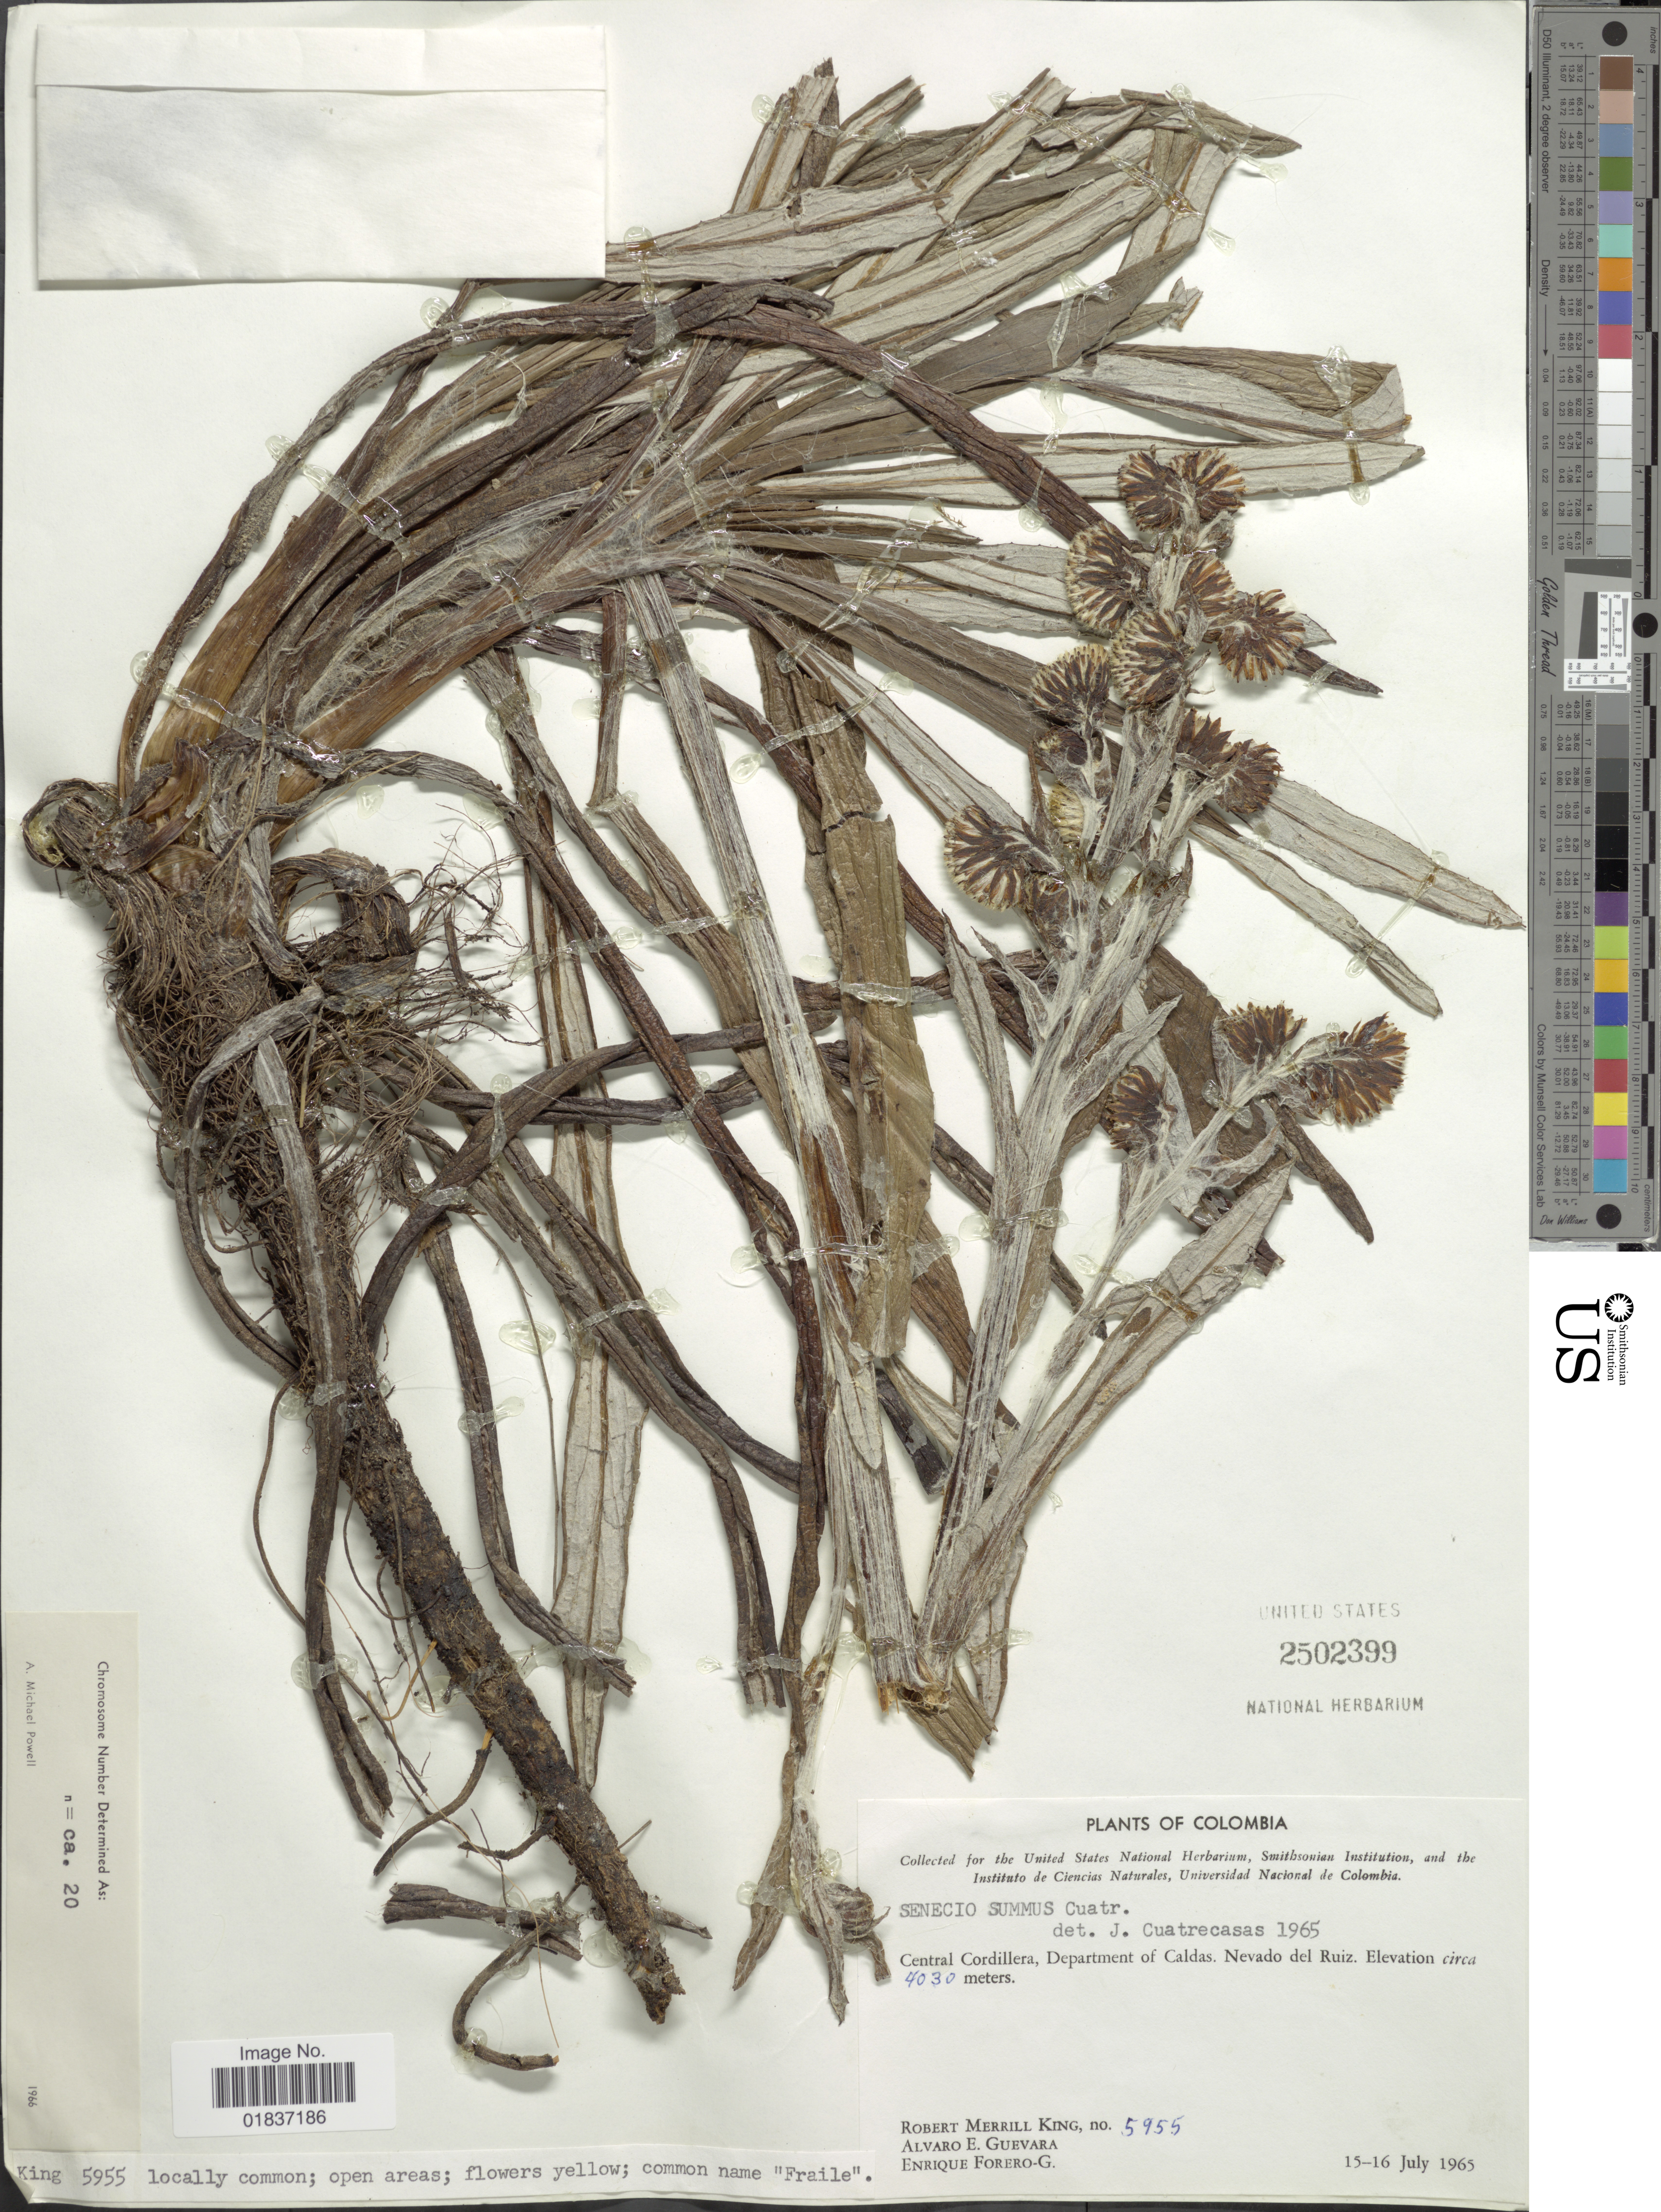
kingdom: Plantae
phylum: Tracheophyta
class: Magnoliopsida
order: Asterales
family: Asteraceae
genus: Senecio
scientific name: Senecio culcitioides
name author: Sch. Bip.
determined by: Salomon, Luciana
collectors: R. M. King, A. E. Guevara & E. Forero G.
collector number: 5955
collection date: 1965-07-15/1965-07-16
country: Colombia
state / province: Caldas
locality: Central Cordillera, Department of Caldas. Nevado del Ruiz.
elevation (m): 4030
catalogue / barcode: US 2502399